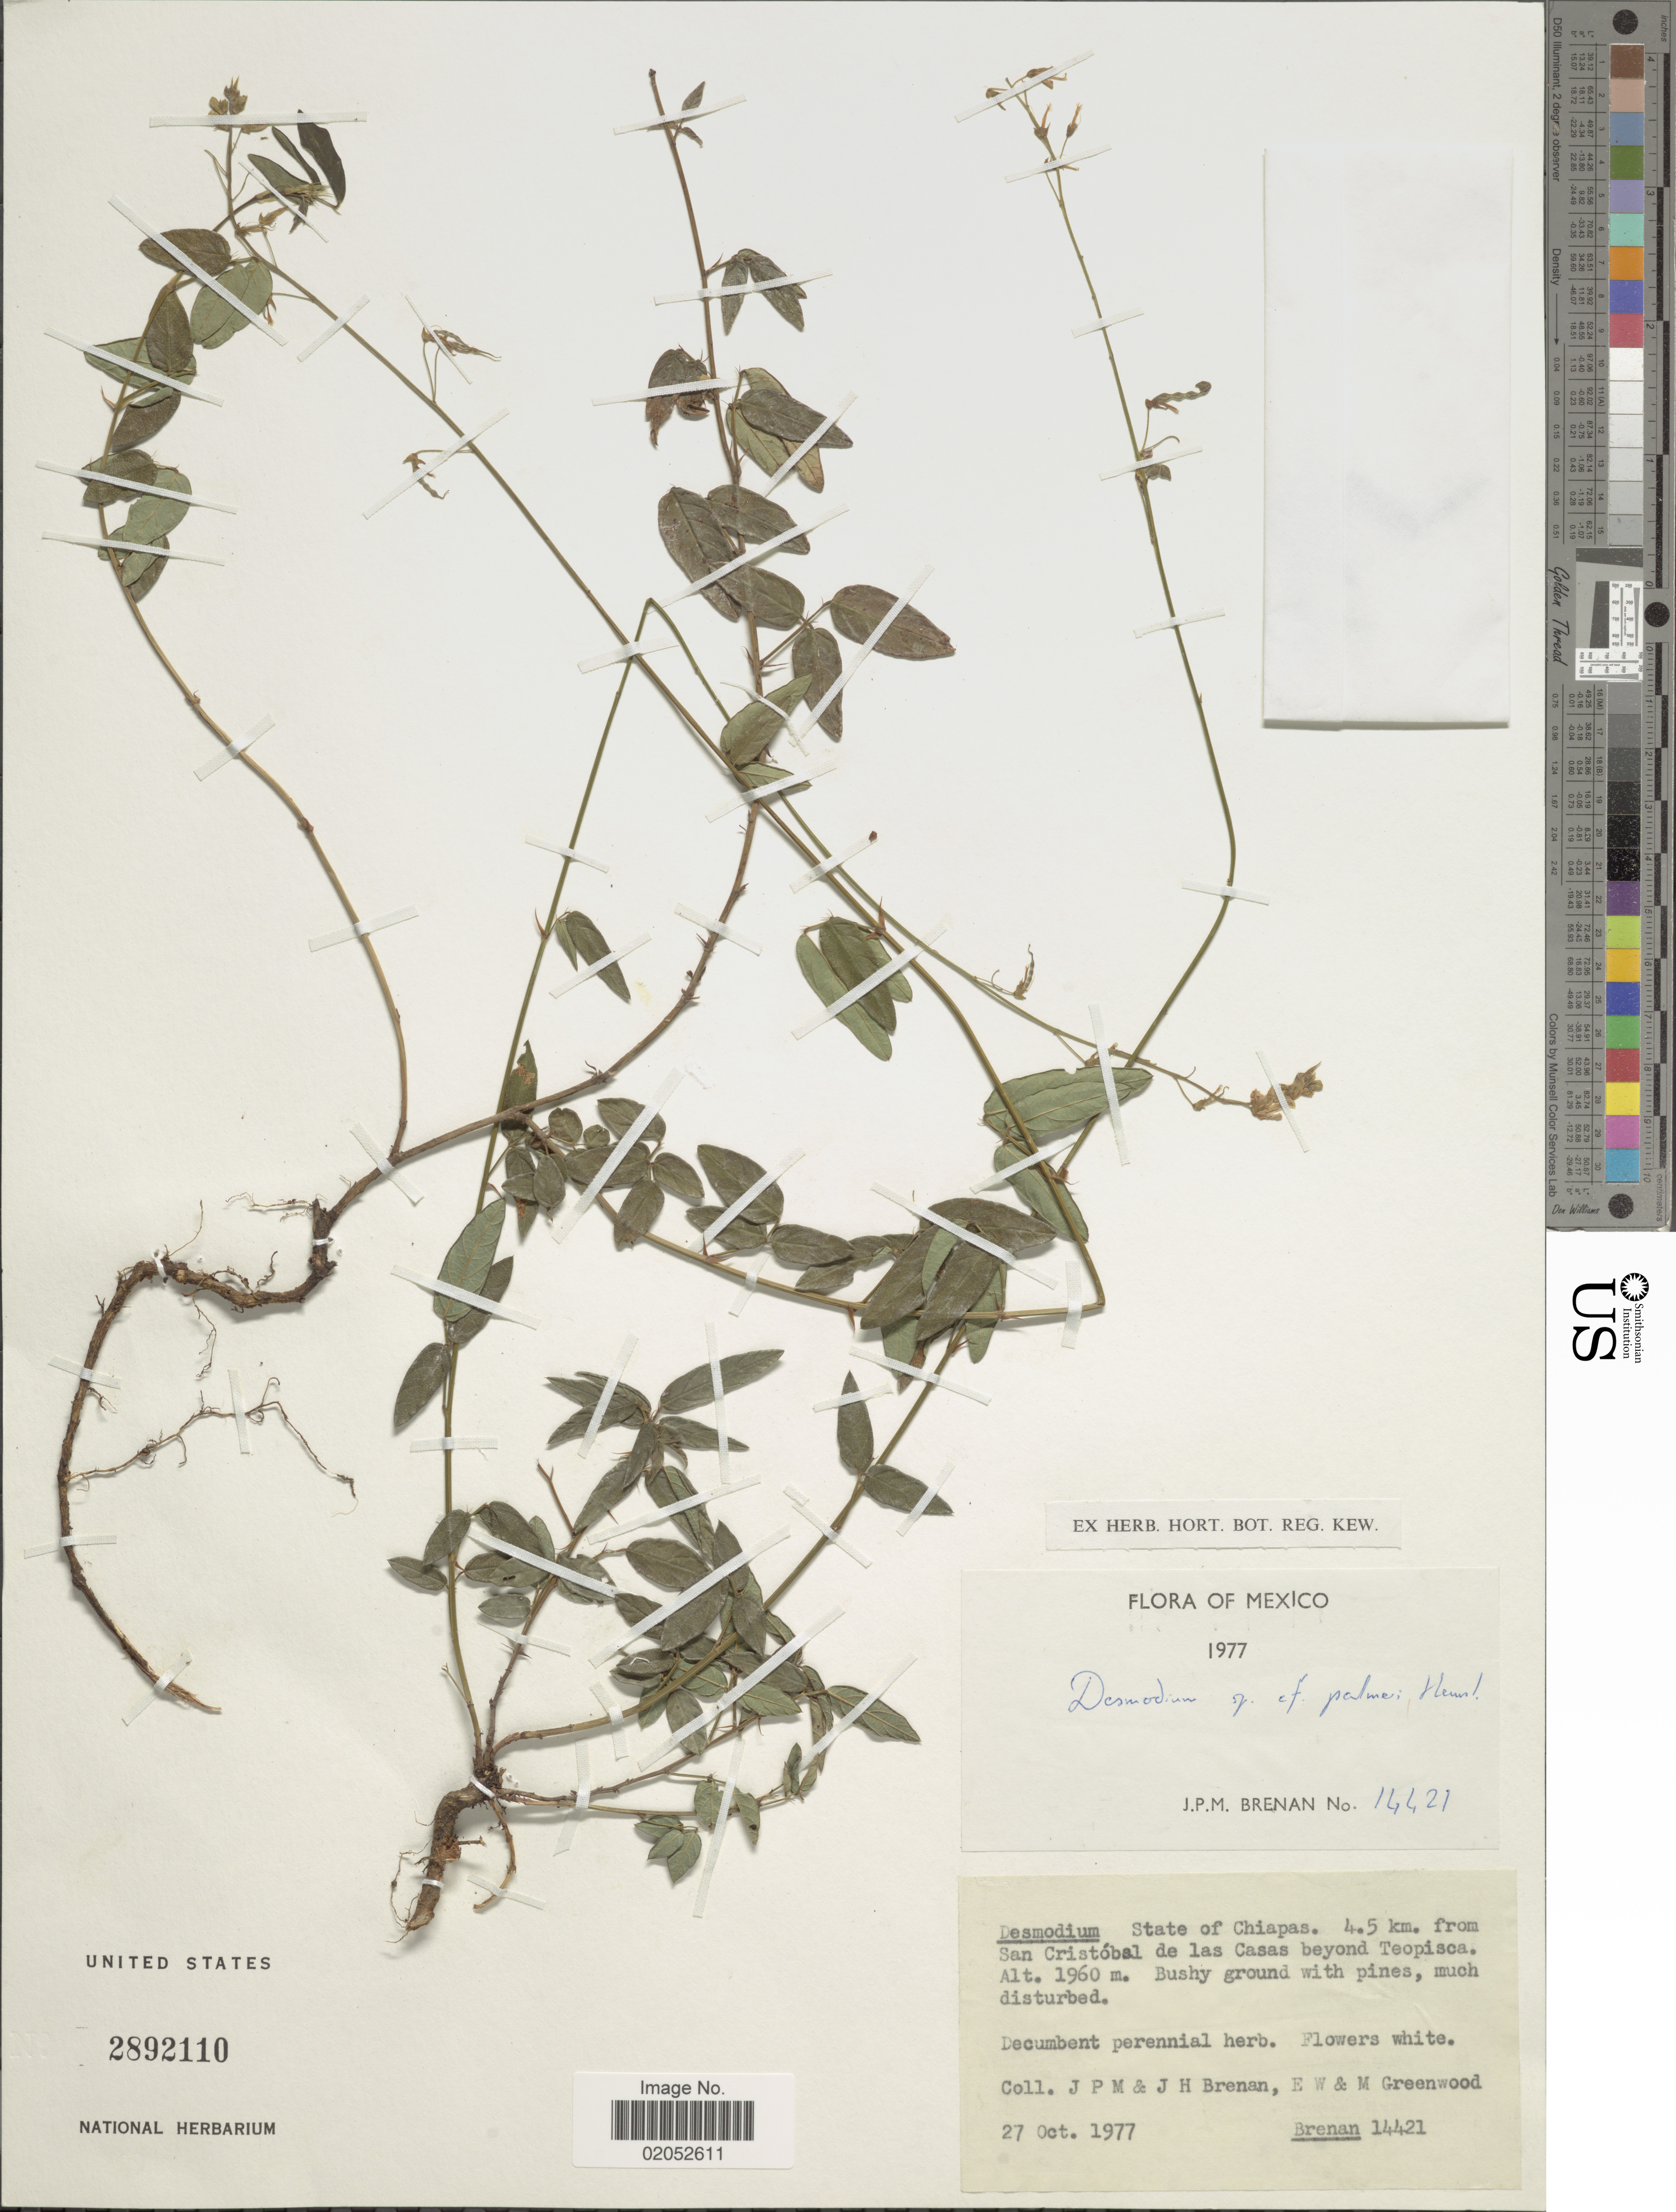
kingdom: Plantae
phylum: Tracheophyta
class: Magnoliopsida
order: Fabales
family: Fabaceae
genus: Desmodium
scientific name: Desmodium palmeri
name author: Hemsl.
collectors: J. Brenan, J. H. Brenan, E. Greenwood & Greenwood, M.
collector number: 14421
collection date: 1977-10-27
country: Mexico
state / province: Chiapas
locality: State of Chiapas, 4.5 km. from San Cristobal de las Casas beyond Teopisca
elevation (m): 1960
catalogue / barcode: US 2892110